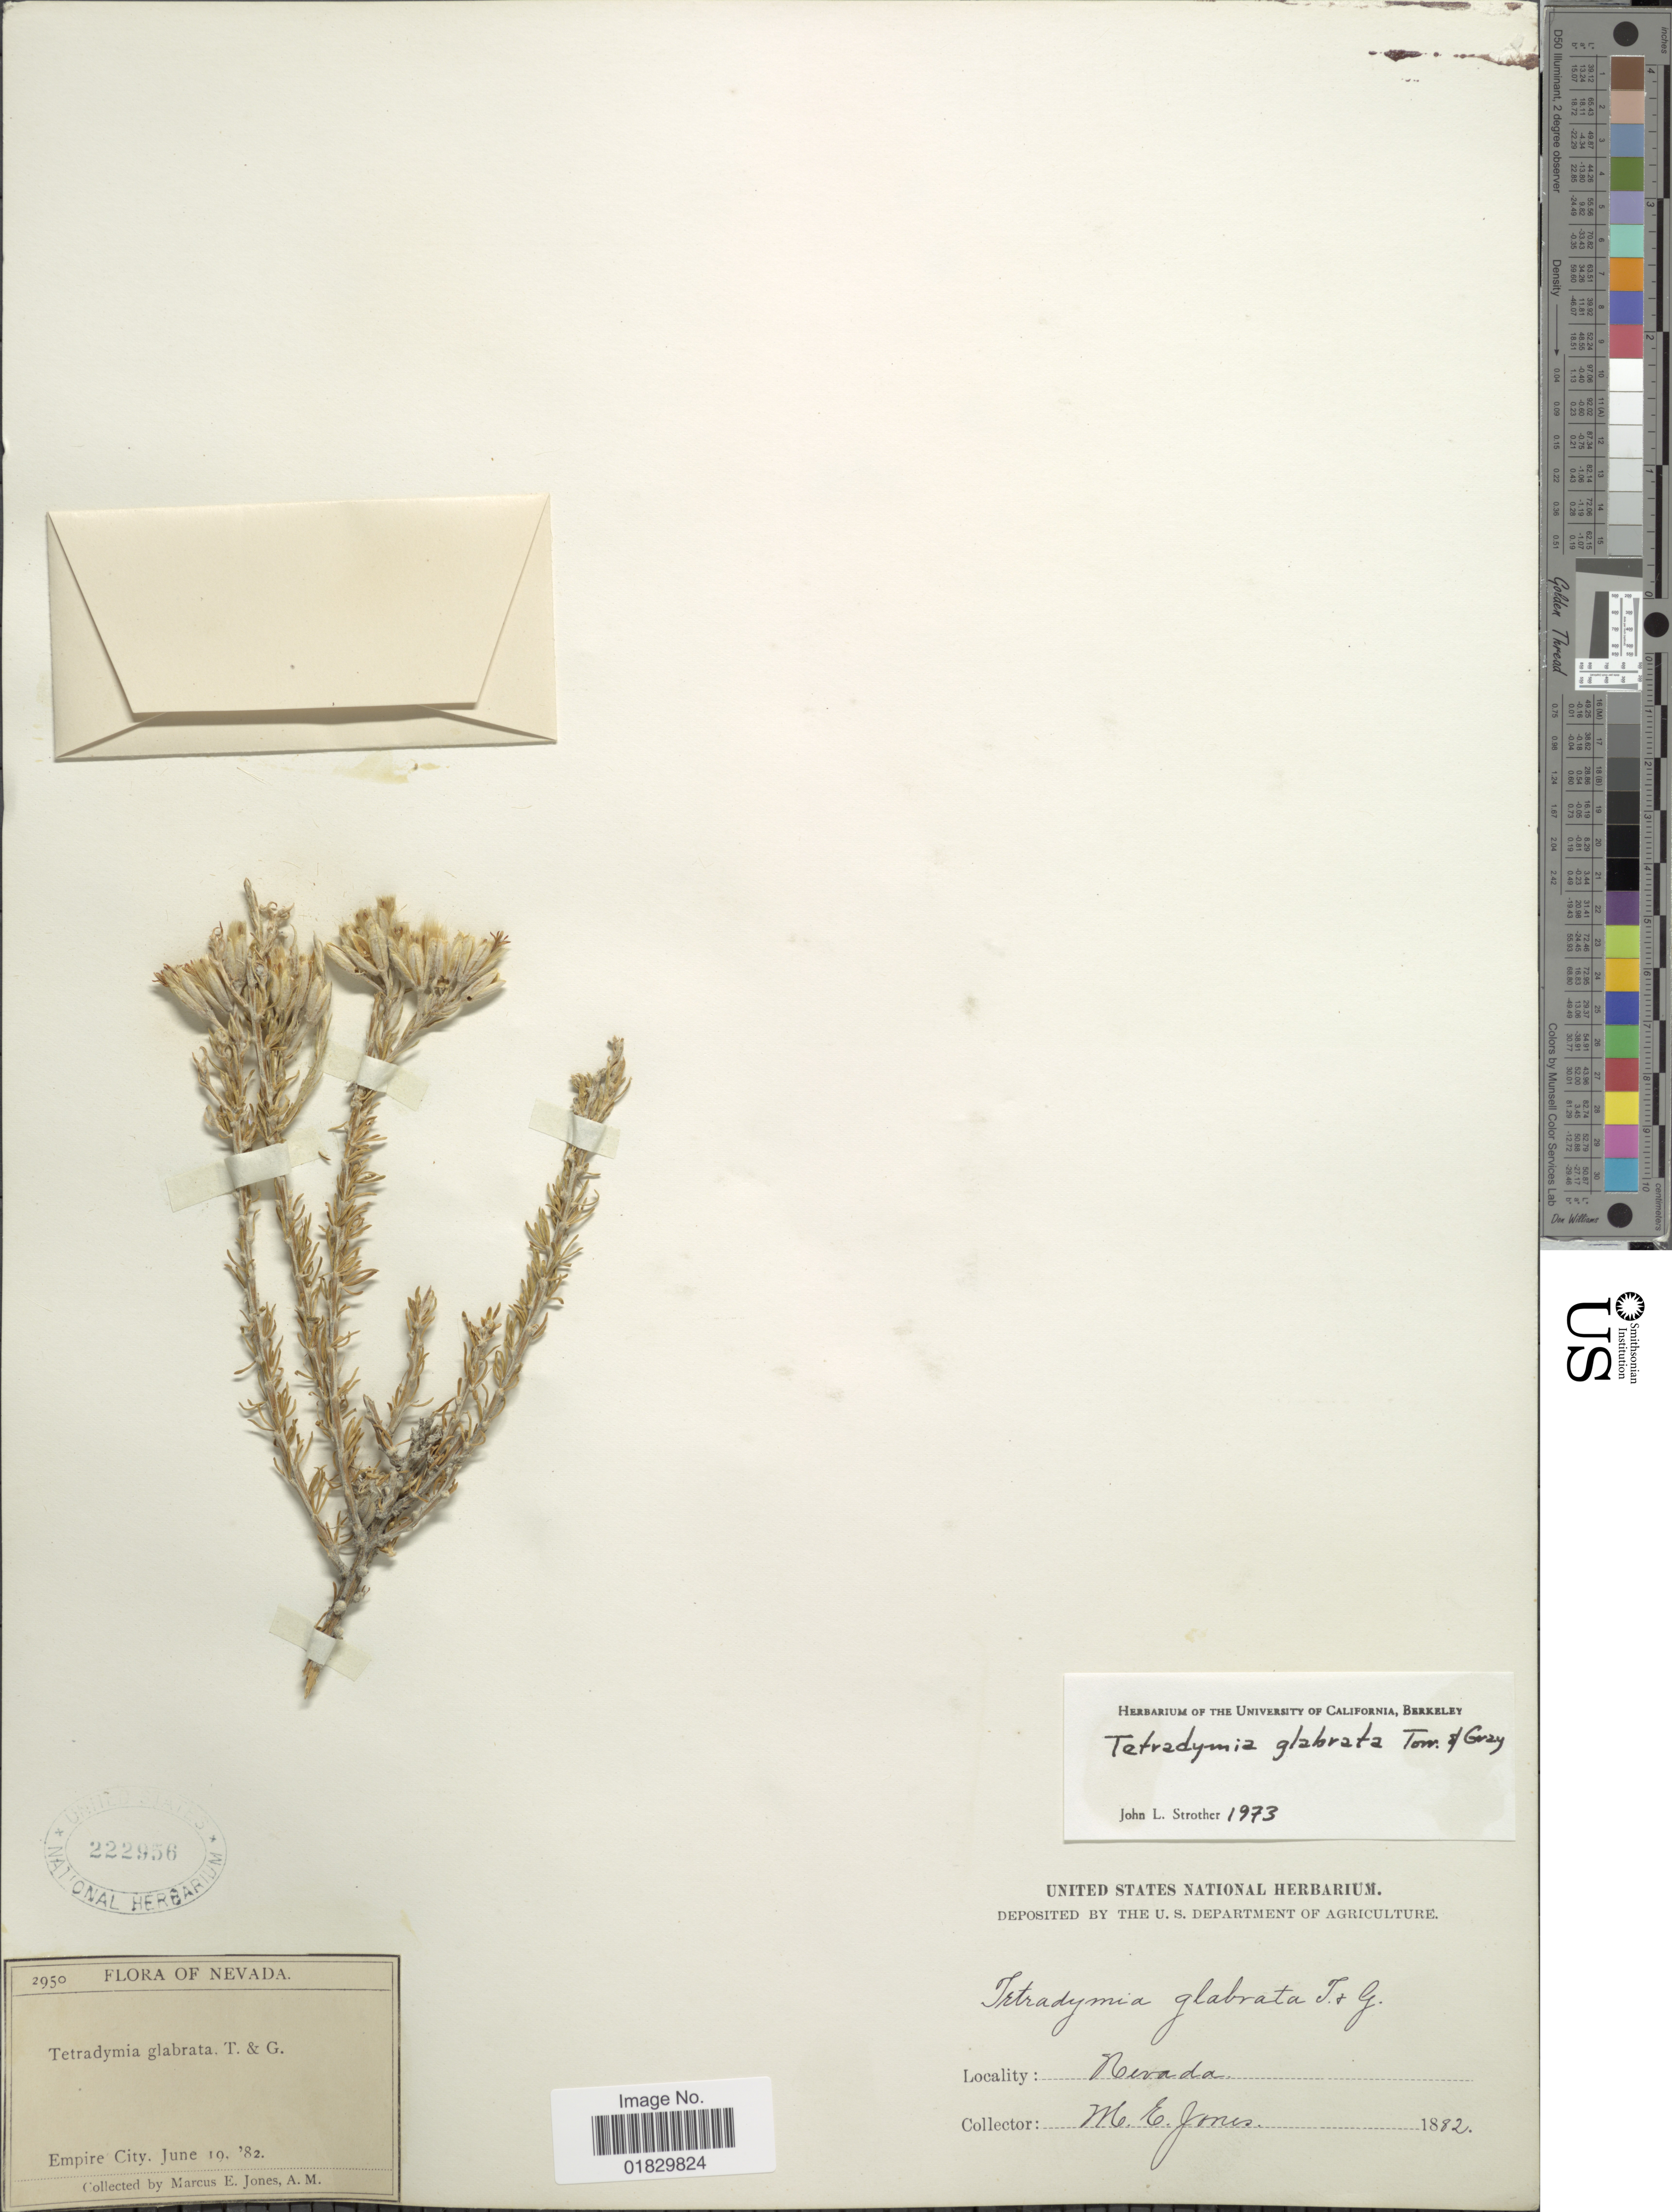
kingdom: Plantae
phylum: Tracheophyta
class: Magnoliopsida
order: Asterales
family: Asteraceae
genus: Tetradymia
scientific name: Tetradymia glabrata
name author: Torr. & A. Gray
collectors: M. E. Jones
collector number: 2950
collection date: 1882-06-19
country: United States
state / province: Nevada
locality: Empire City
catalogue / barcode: US 222956